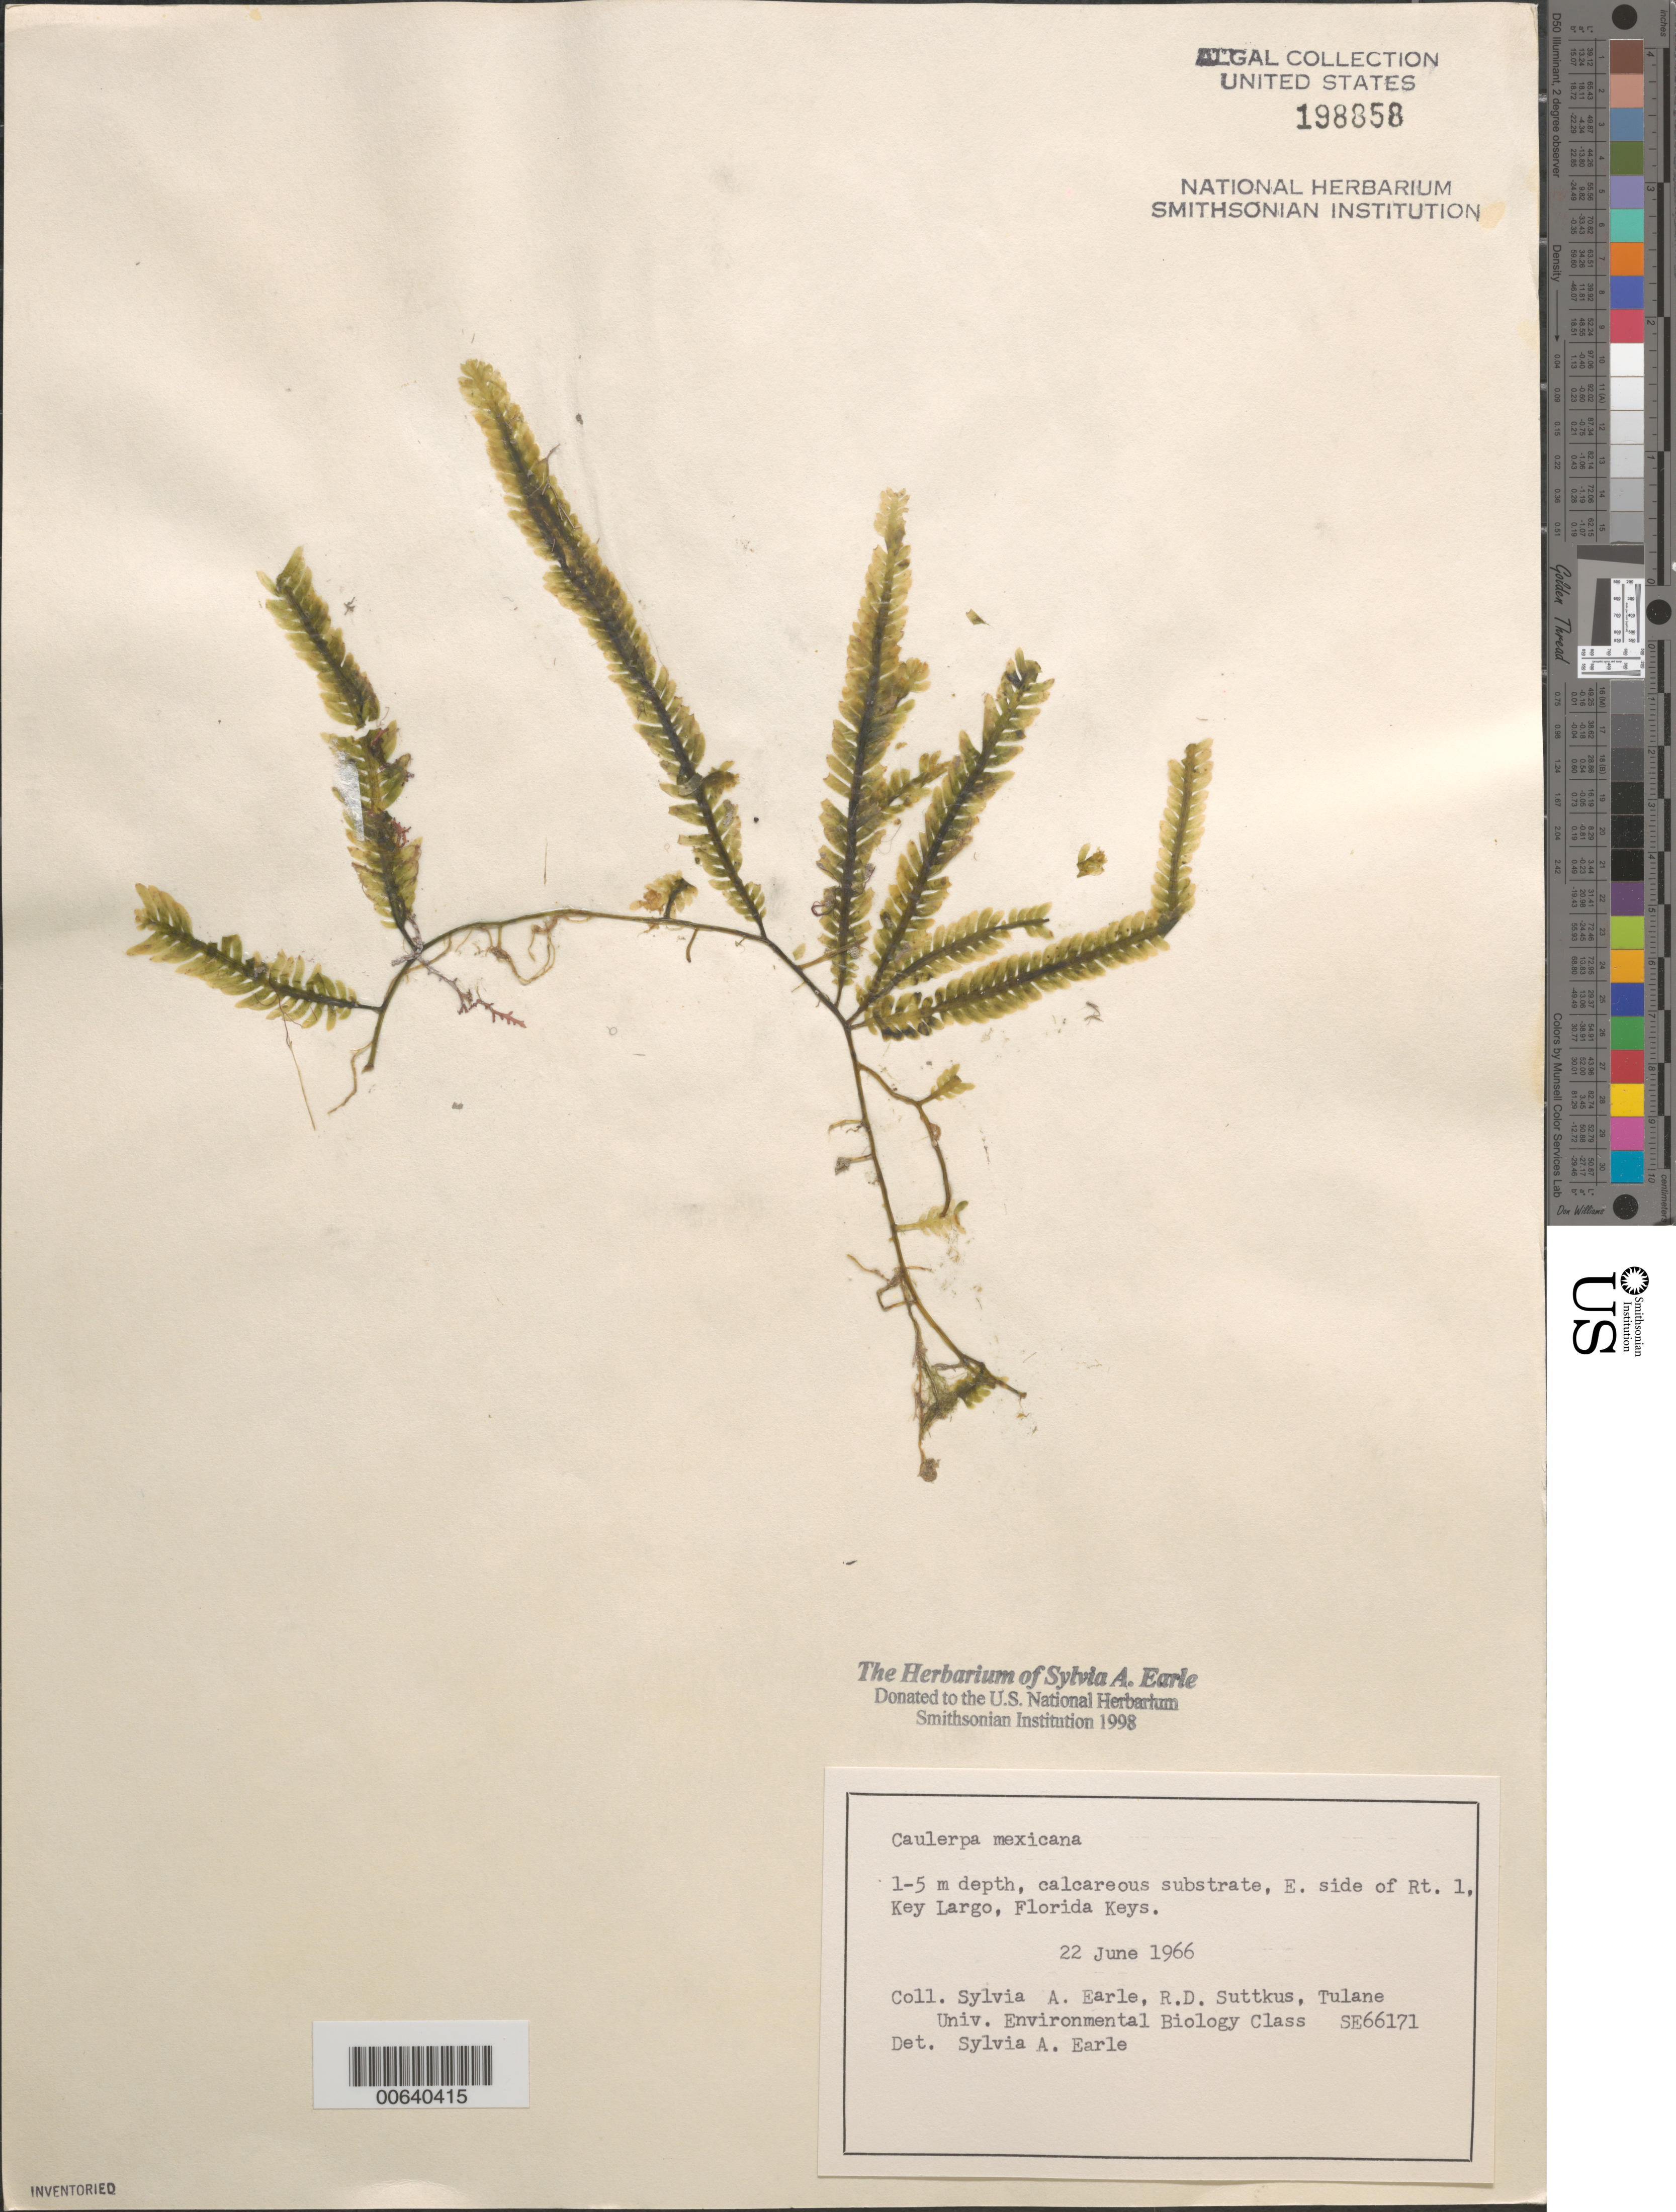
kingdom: Plantae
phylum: Chlorophyta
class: Ulvophyceae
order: Bryopsidales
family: Caulerpaceae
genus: Caulerpa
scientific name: Caulerpa mexicana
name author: Sond. ex Kütz.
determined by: Earle, S. A.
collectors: S. A. Earle, R. Suttkus & Tulane Univ. Env. Biol. Class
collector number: Se 66171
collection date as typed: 22 Jun 1966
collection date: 1966-06-22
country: United States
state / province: Florida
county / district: Monroe County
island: Key Largo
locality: US Route 1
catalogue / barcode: US 198858